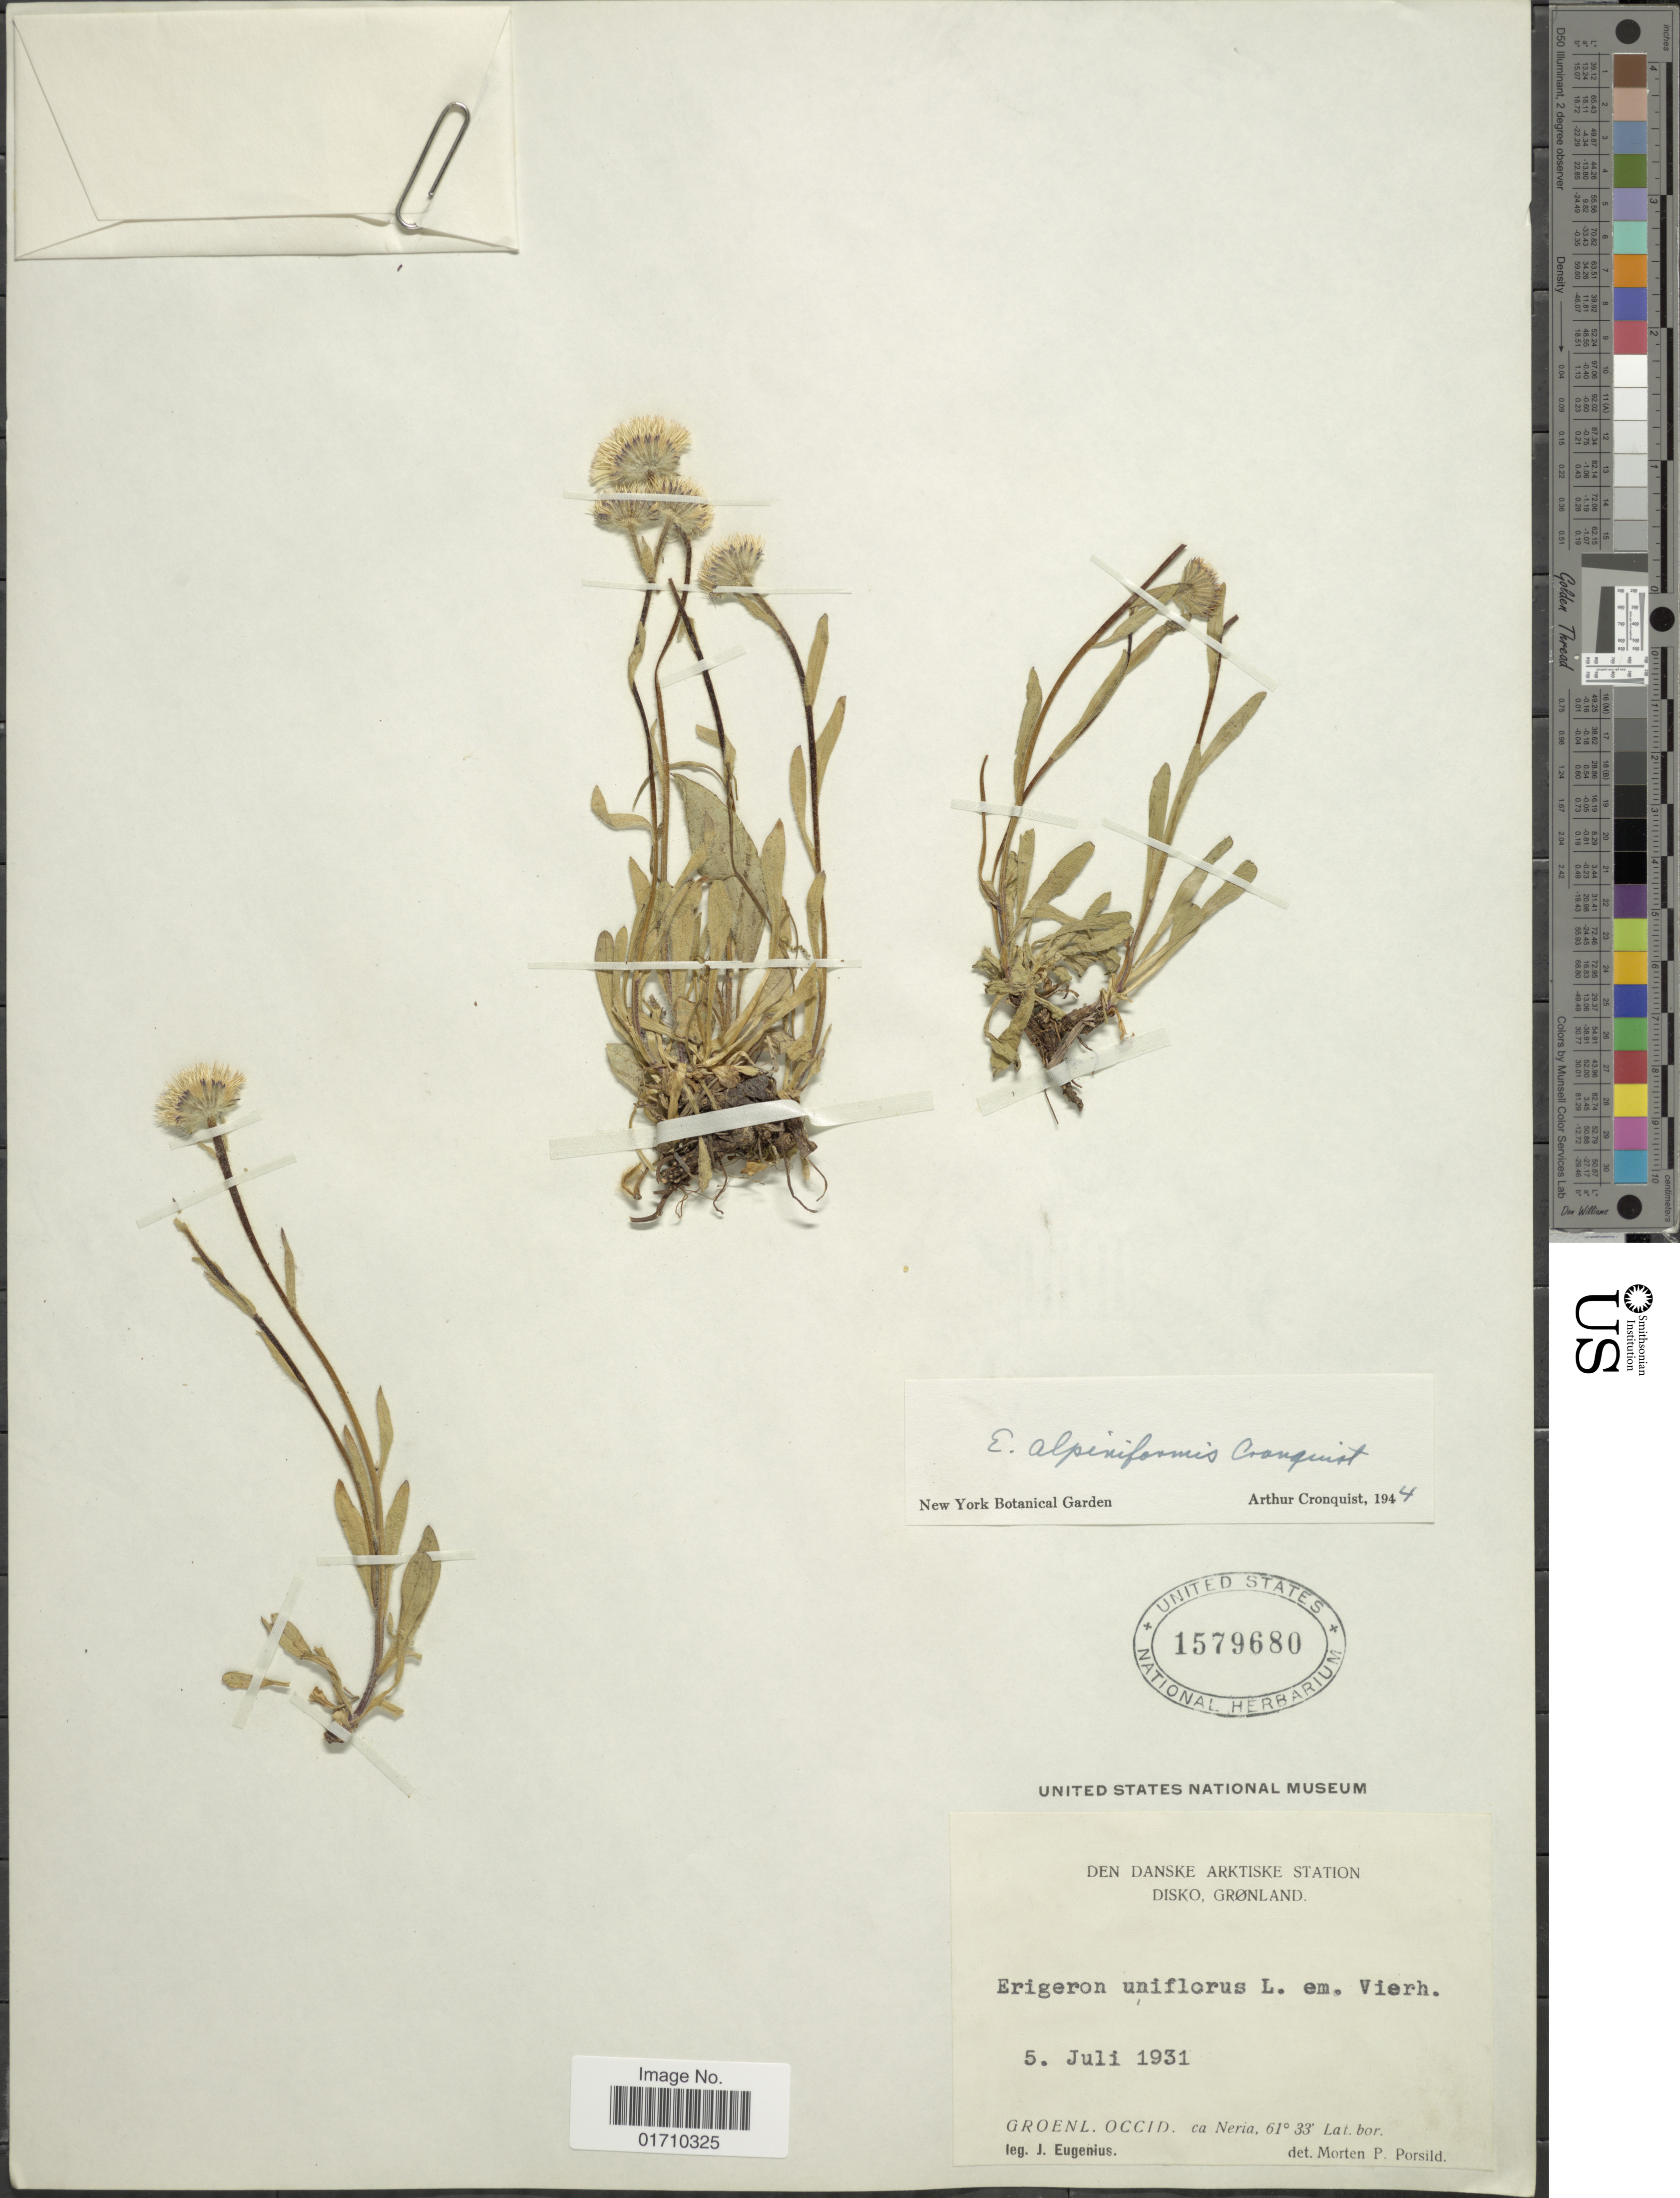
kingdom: Plantae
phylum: Tracheophyta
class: Magnoliopsida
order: Asterales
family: Asteraceae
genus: Erigeron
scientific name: Erigeron alpiniformis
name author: Cronq.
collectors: J. Eugenius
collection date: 1931-07-05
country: Greenland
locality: Den Danske Arktiske Station, Disko, Groenl. Occid. ca Neria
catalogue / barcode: US 1579680